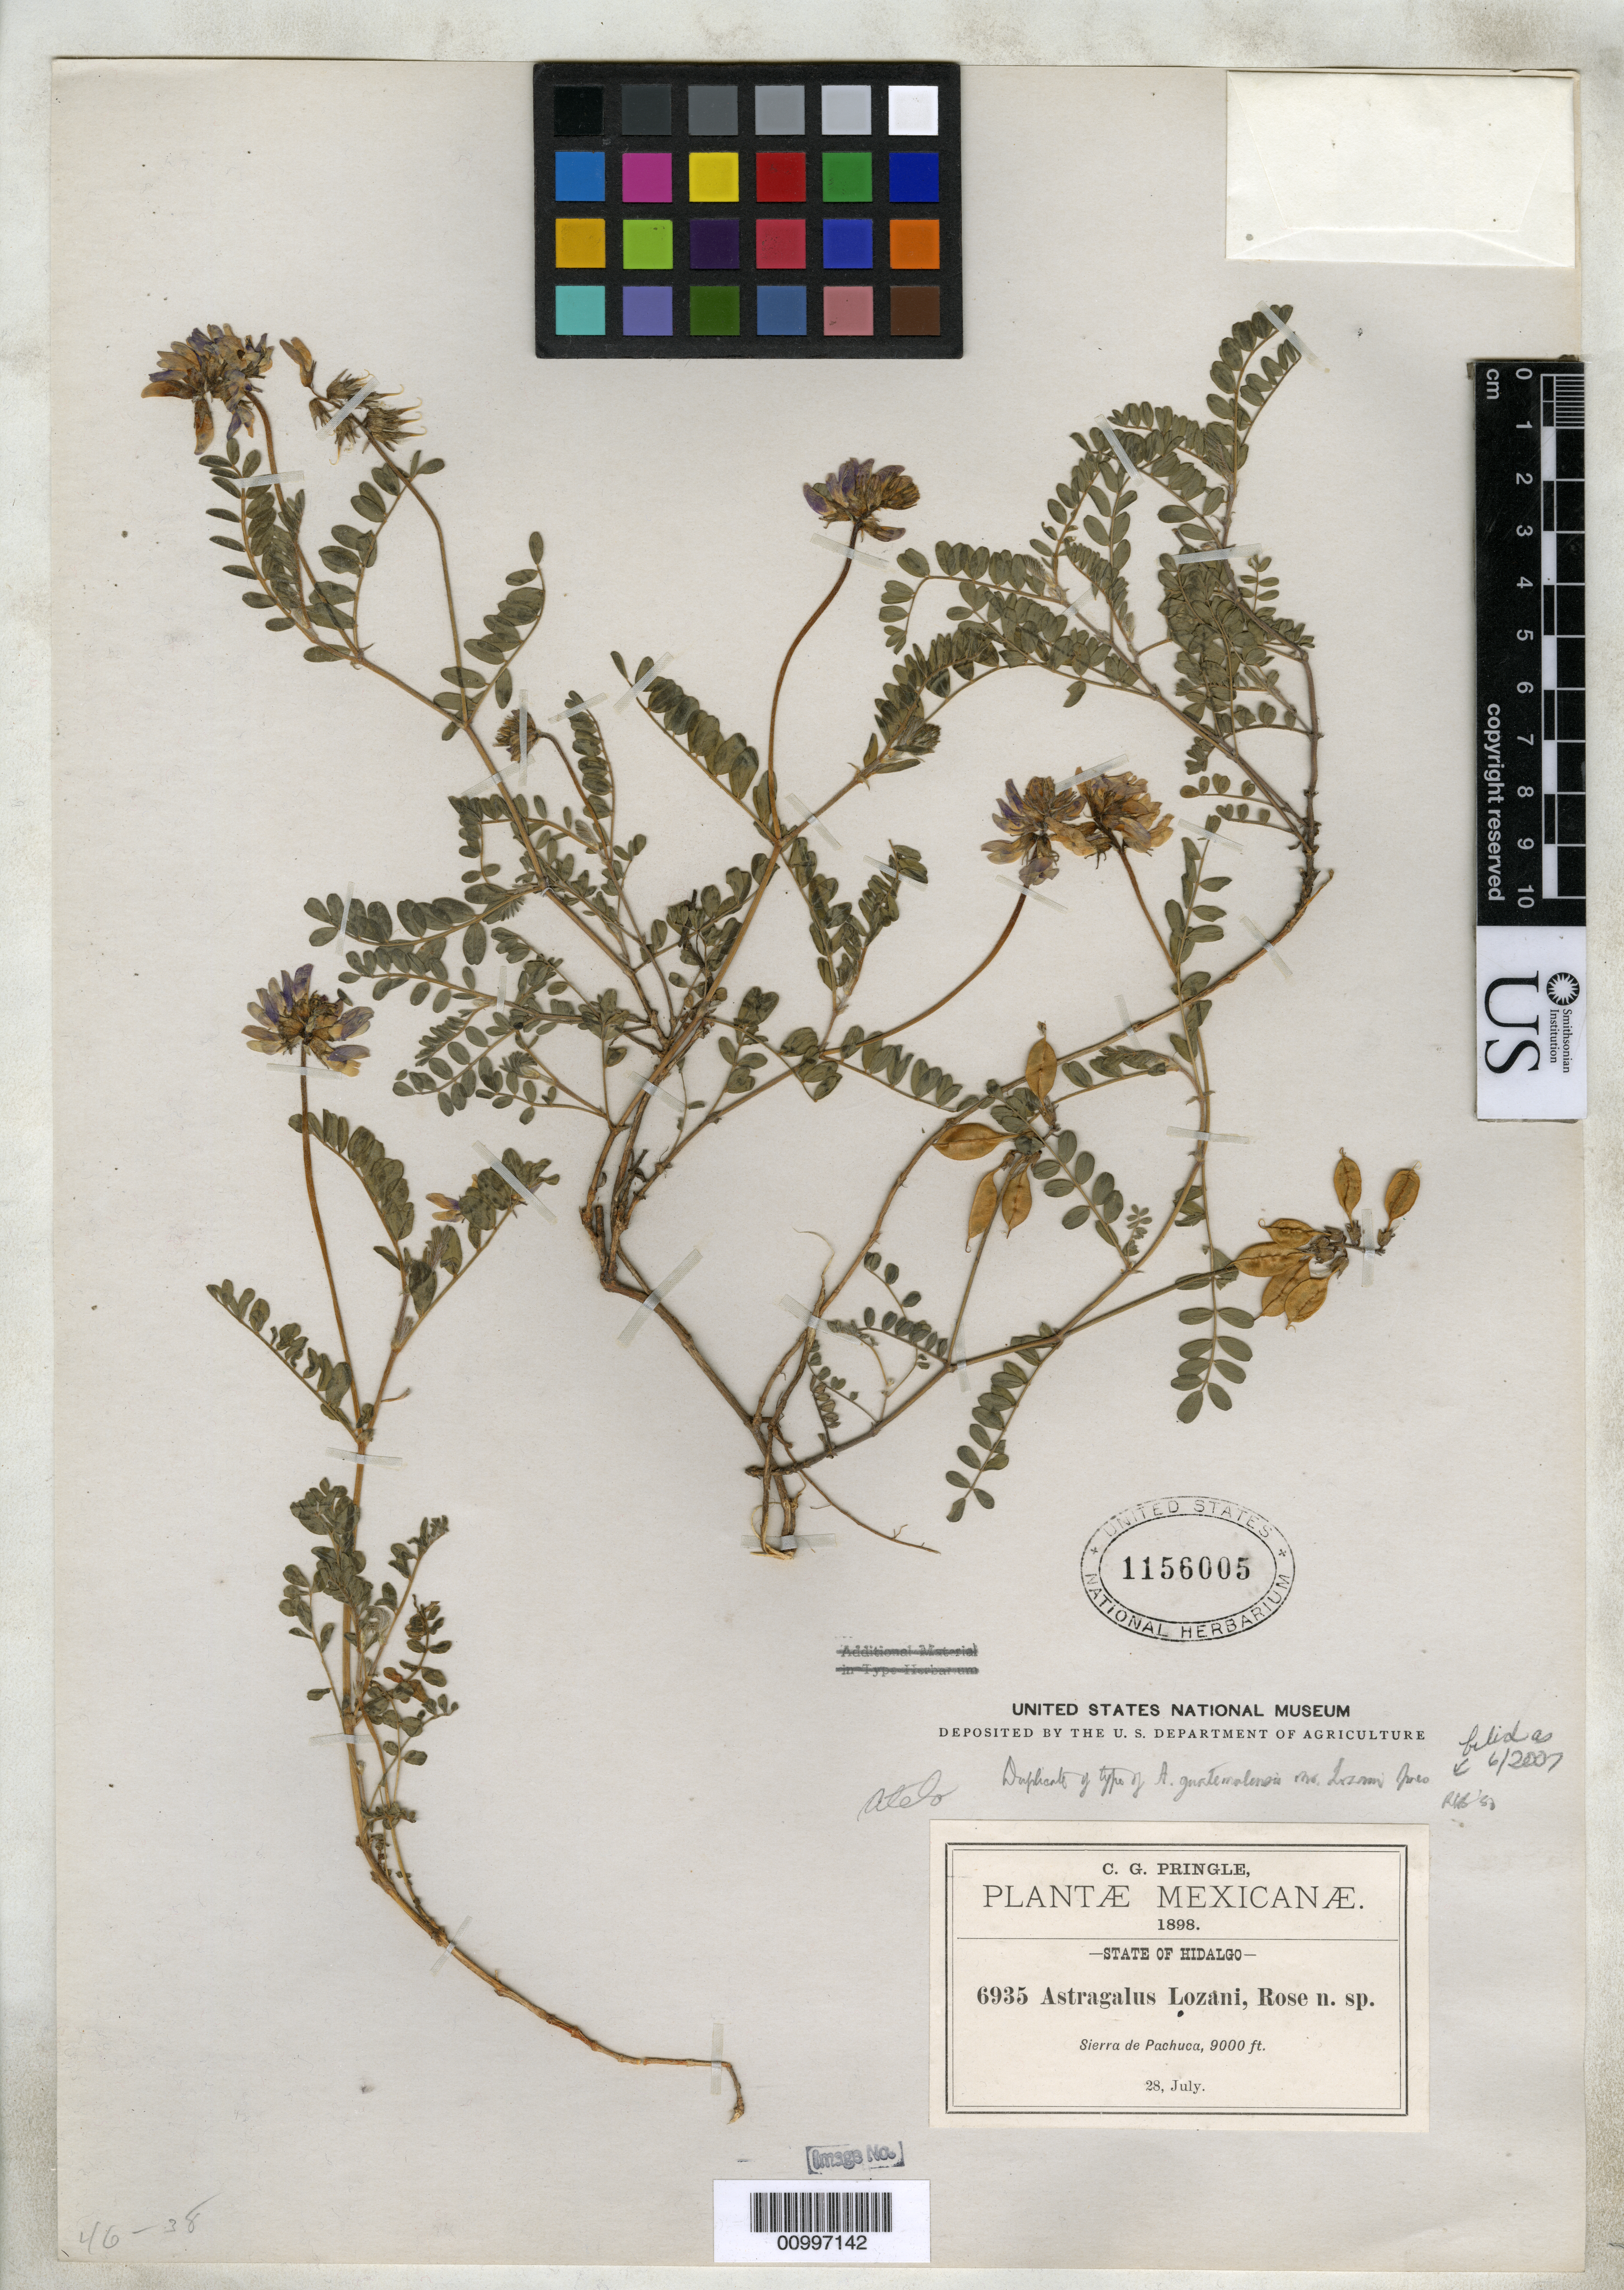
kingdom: Plantae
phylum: Tracheophyta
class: Magnoliopsida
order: Fabales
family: Fabaceae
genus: Astragalus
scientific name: Astragalus guatemalensis var. lozani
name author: M.E. Jones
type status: Isotype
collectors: C. G. Pringle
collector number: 6935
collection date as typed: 28 Jul 1898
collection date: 1898-07-28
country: Mexico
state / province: Hidalgo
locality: Sierra de Pachuca.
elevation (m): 2743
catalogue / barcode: US 1156005